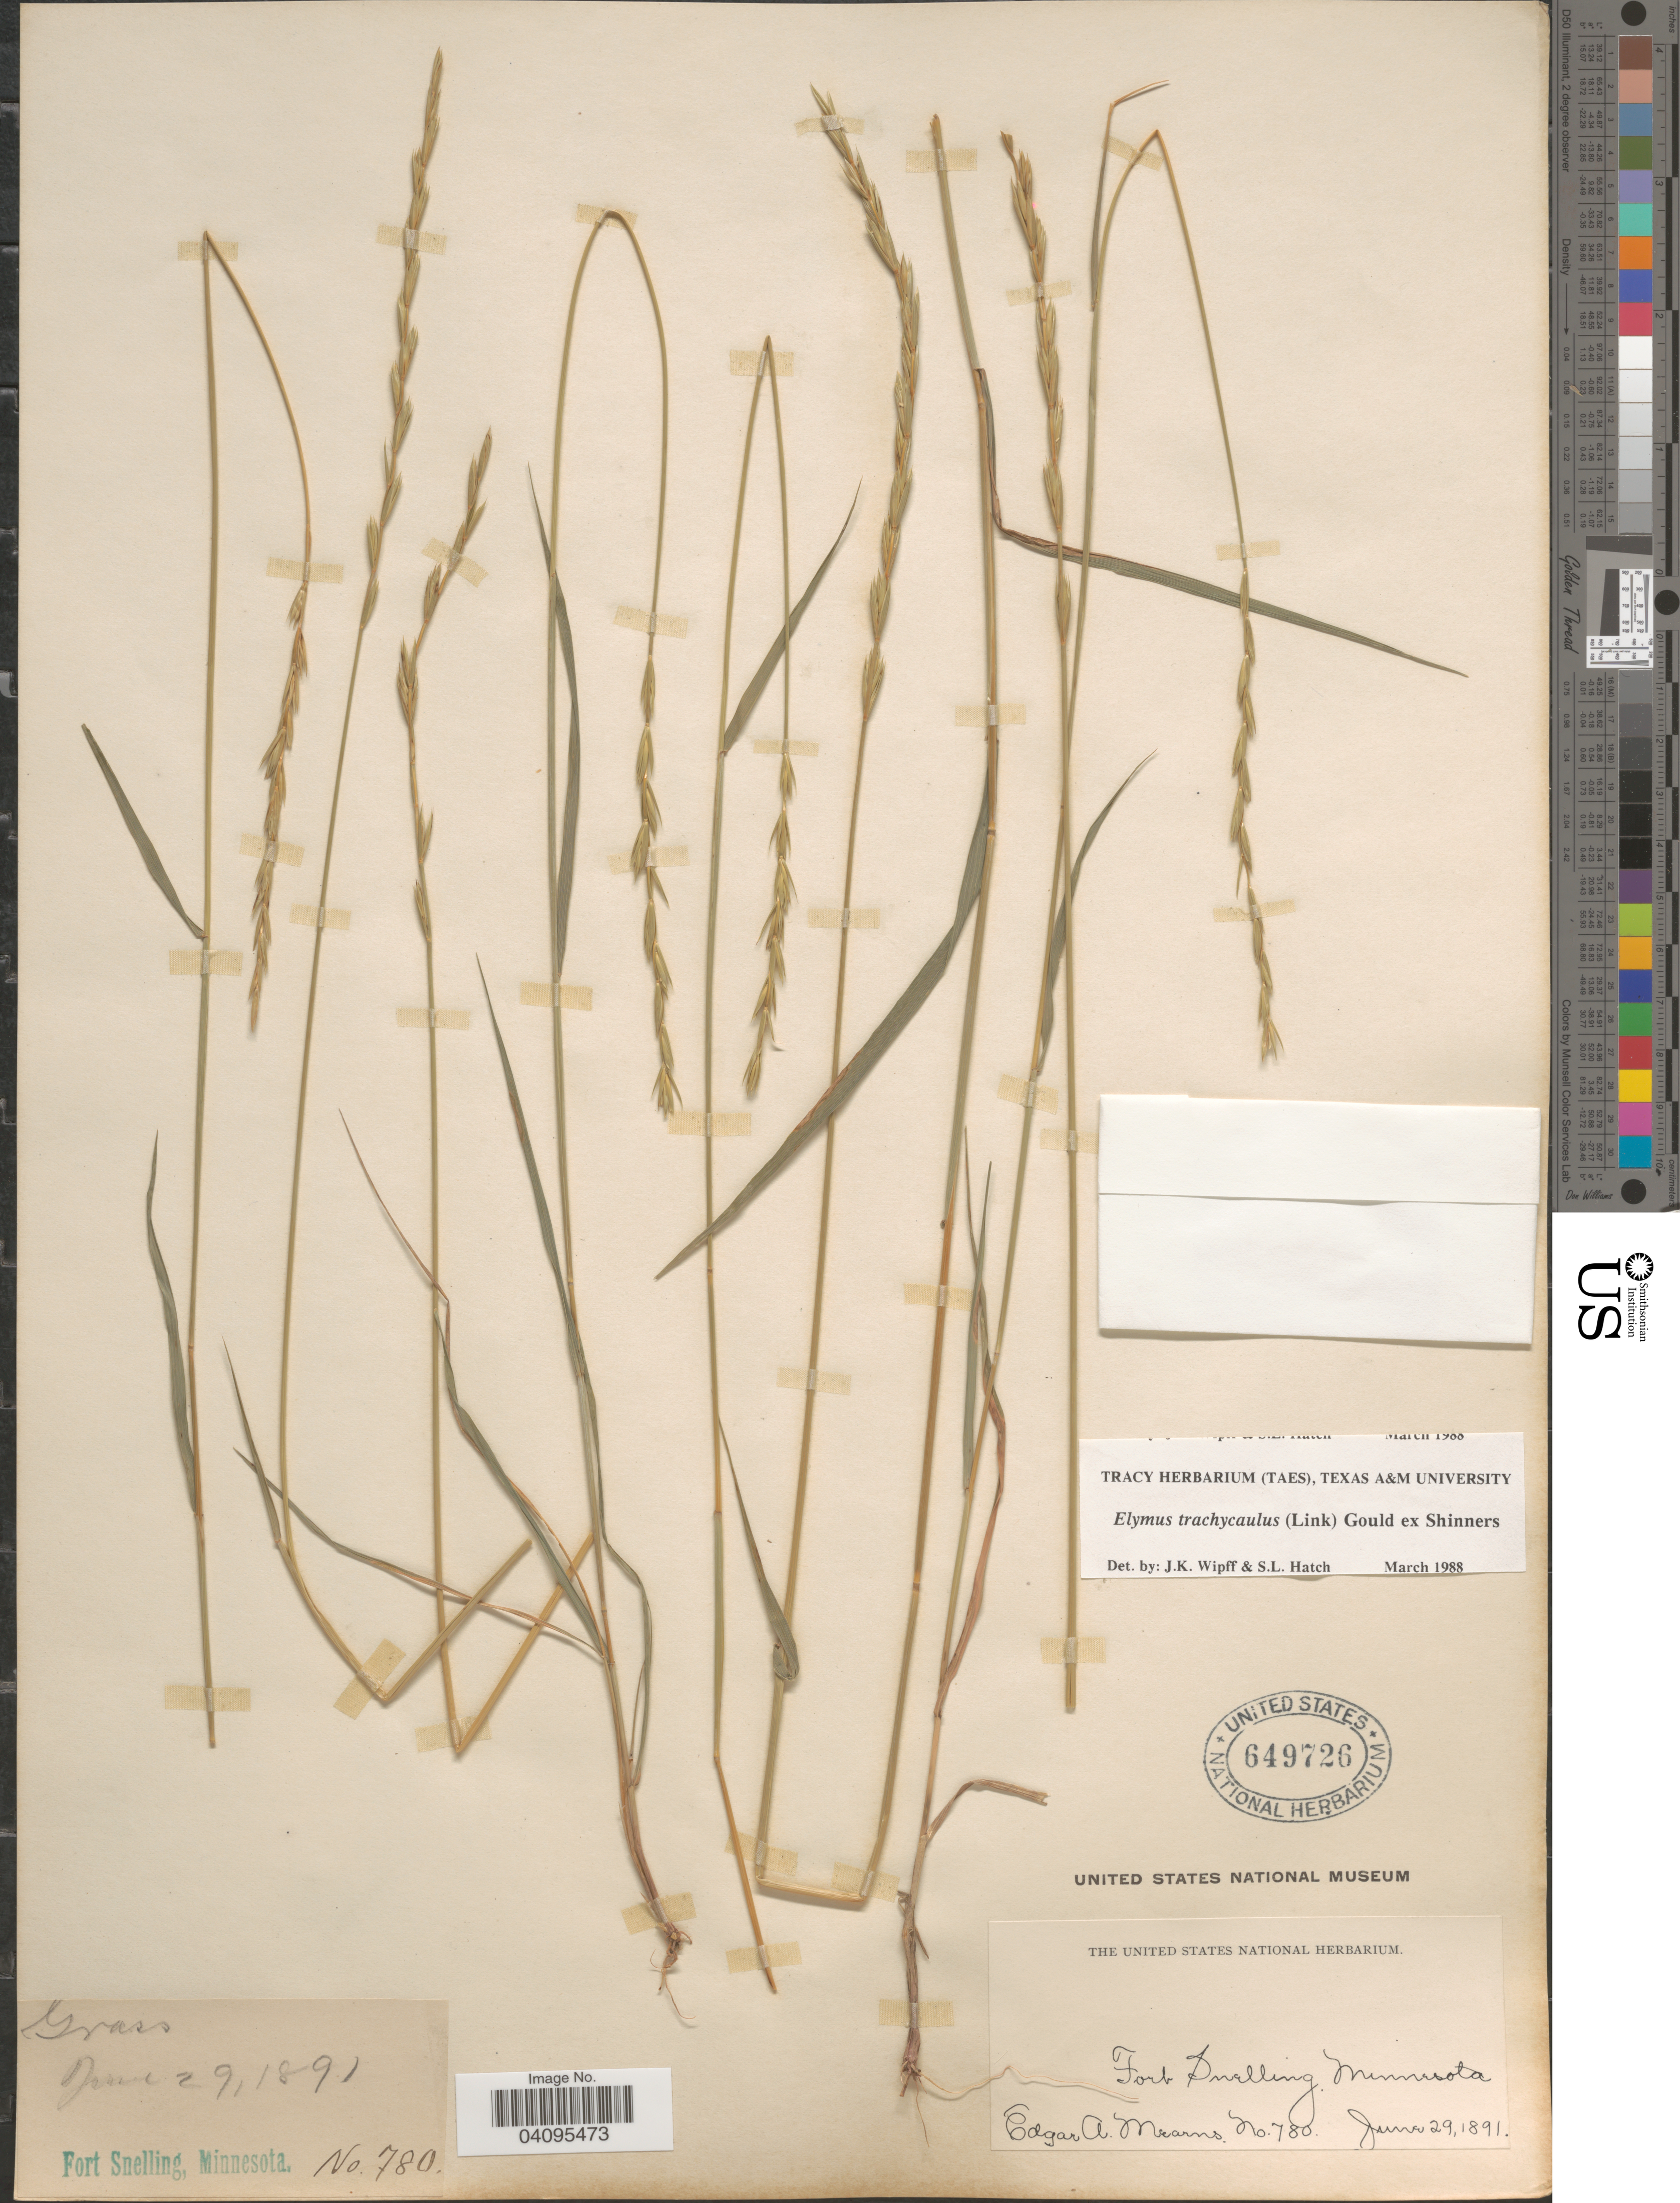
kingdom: Plantae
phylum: Tracheophyta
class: Liliopsida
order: Poales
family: Poaceae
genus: Elymus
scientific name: Elymus trachycaulus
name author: (Link) Gould ex Shinners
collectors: E. A. Mearns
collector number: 780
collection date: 1891-06-29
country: United States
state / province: Minnesota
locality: Fort Snelling.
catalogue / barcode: US 649726